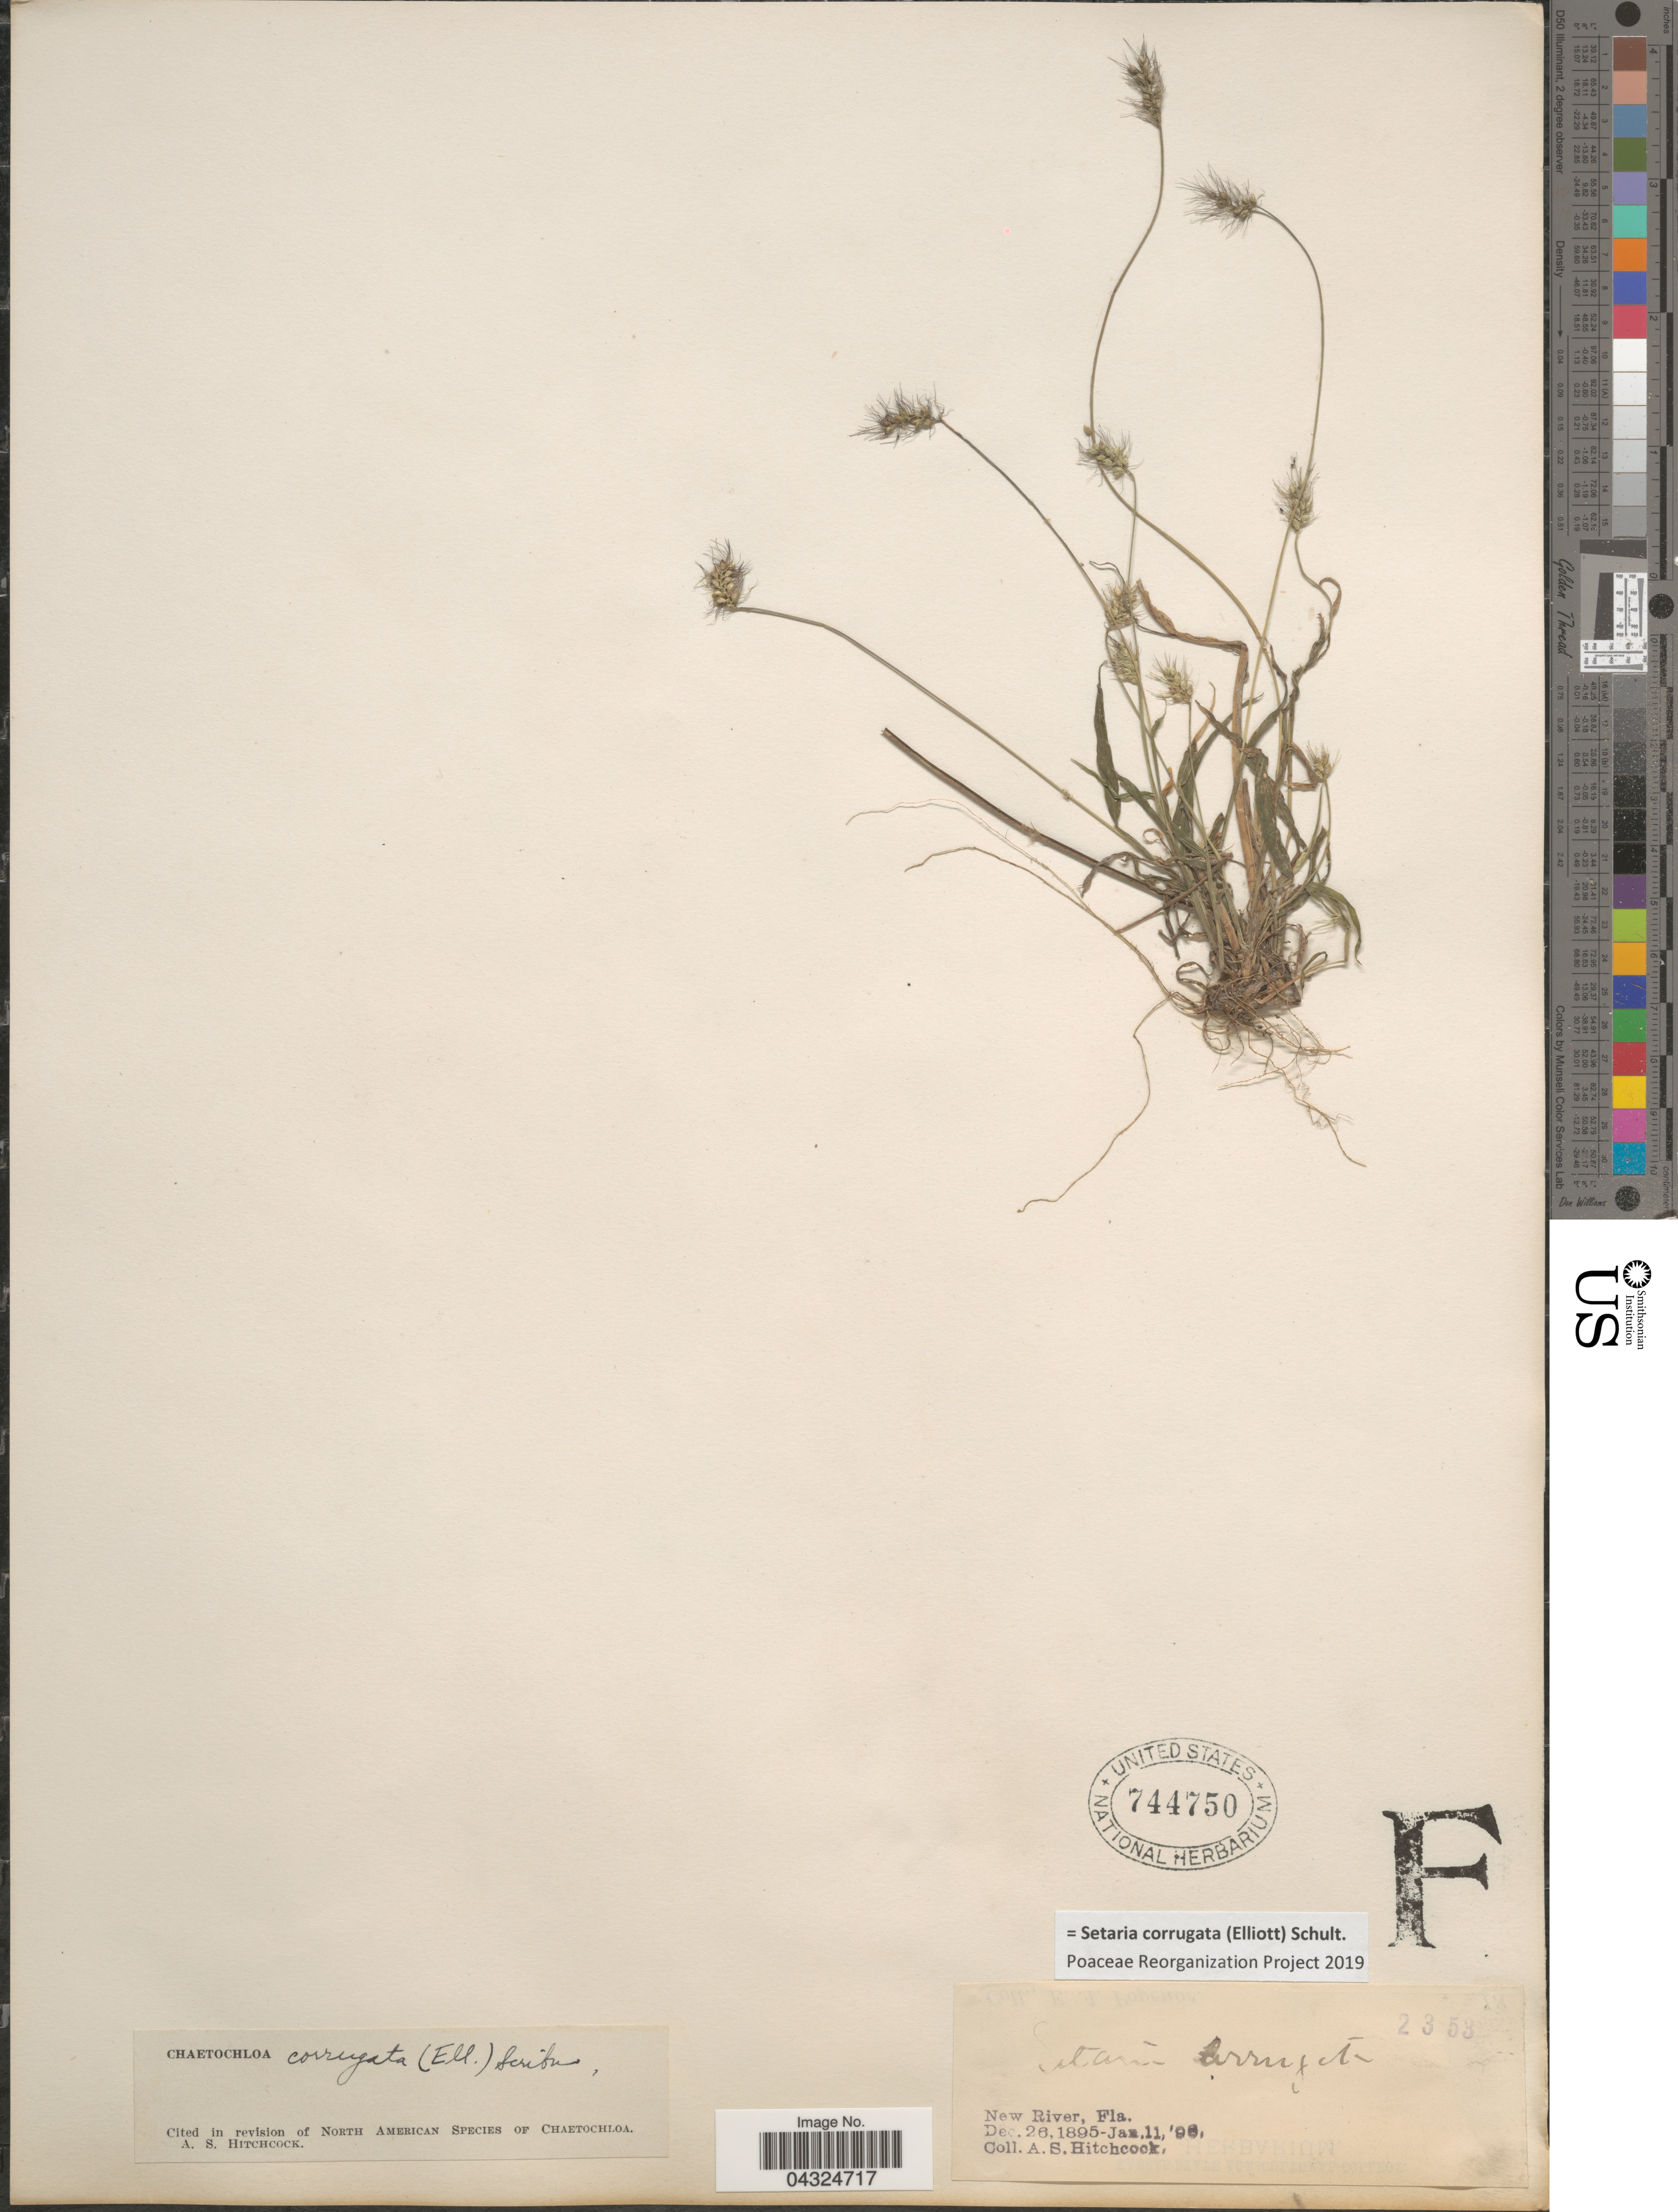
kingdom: Plantae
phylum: Tracheophyta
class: Liliopsida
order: Poales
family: Poaceae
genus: Setaria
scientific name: Setaria corrugata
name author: (Elliott) Schult.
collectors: A. S. Hitchcock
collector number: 2358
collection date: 1895-12-26/1898-01-11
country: United States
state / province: Florida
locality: New River.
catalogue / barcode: US 744750